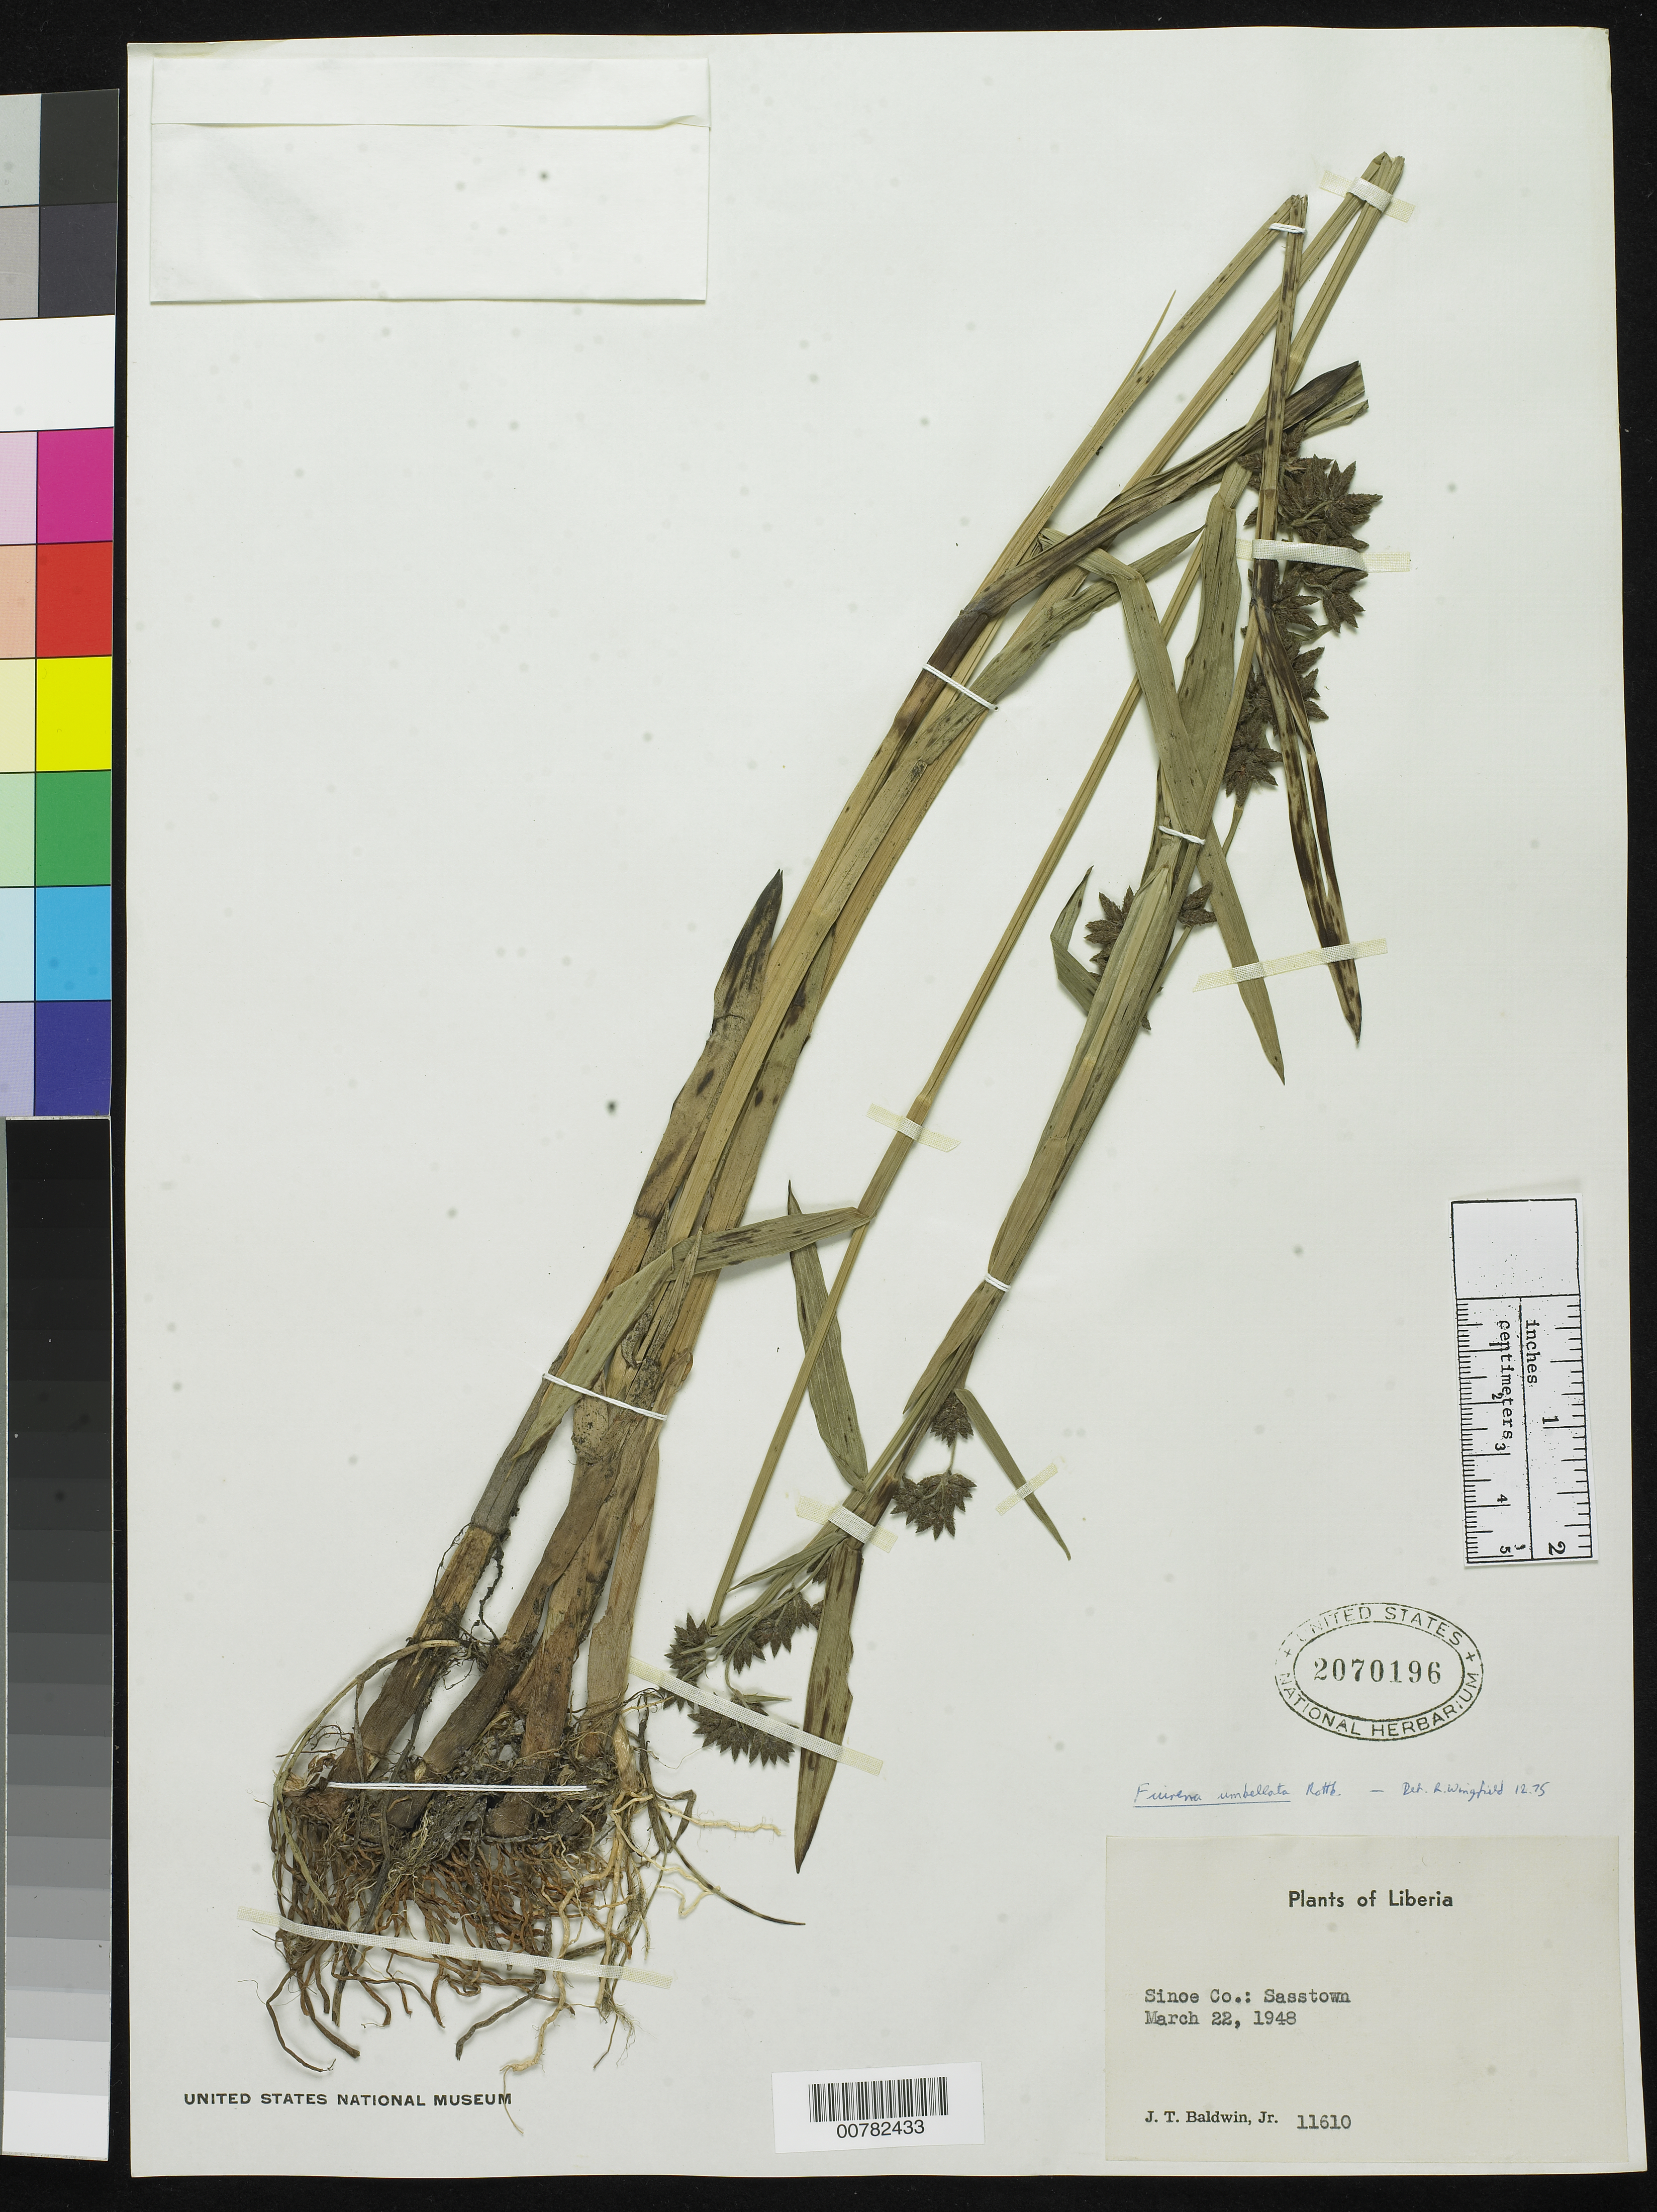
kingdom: Plantae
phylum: Tracheophyta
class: Liliopsida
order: Poales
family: Cyperaceae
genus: Fuirena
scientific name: Fuirena umbellata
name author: Rottb.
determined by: Wingfield, R.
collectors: J. T. Baldwin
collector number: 11610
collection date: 1948-03-22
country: Liberia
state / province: Sinoe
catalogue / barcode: US 2070196